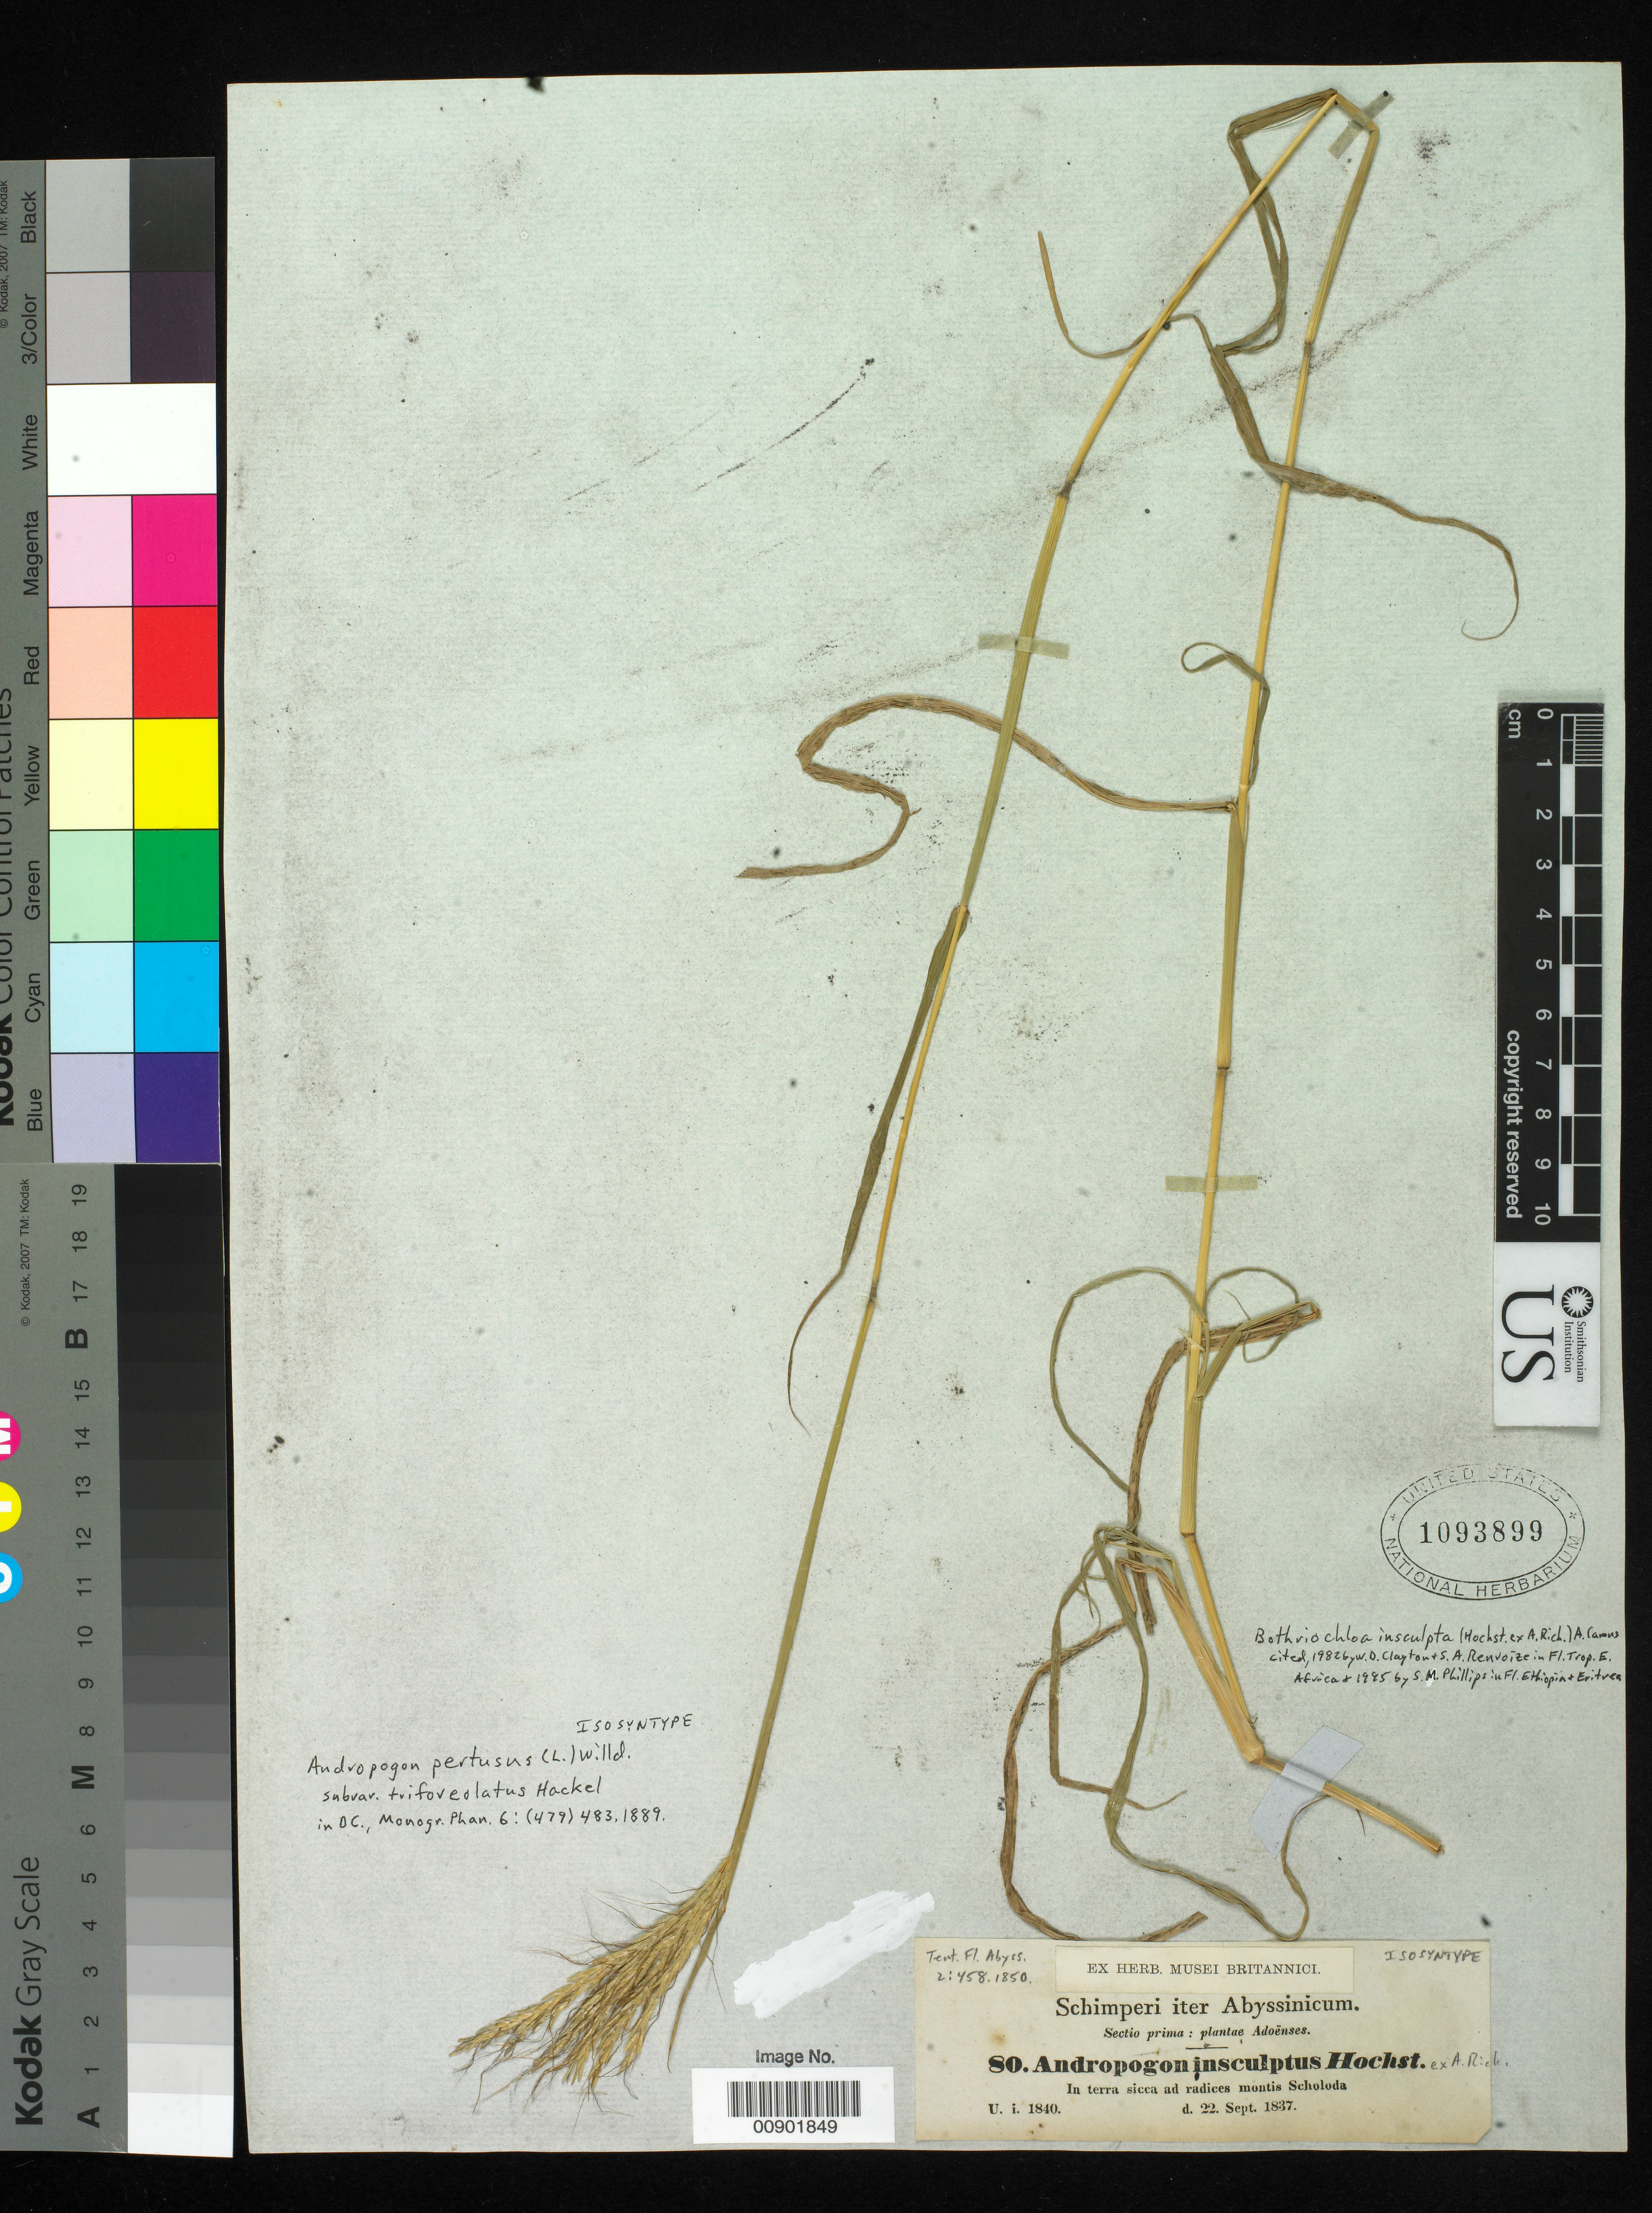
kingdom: Plantae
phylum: Tracheophyta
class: Liliopsida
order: Poales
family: Poaceae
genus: Andropogon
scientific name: Andropogon insculptus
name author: Hochst. ex A. Rich.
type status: Syntype; Isolectotype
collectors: G. W. Schimper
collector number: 80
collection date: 1837-09-22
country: Ethiopia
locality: In terra sicca ad radices montis Scholoda. [Protologue, "in terra sicca ad radices montis Selleuda, prope Adoua"]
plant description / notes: Cited 1982 by W.D. Clayton & S.A. Renvoize in Fl. Trop. E. Africa, 1995 by S.M. Phillips in Fl. Ethiopia & Eritrea.; Also a syntype of Andropogon pertusus subvar. trifoveolatus Hack.; Cited 1982 by W.D. Clayton & S.A. Renvoize in Fl. Trop. E. Africa, 1995 by S.M. Phillips in Fl. Ethiopia & Eritrea.; Also a lectotype of Andropogon insculptus Hochst. ex A. Rich.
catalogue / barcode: US 1093899